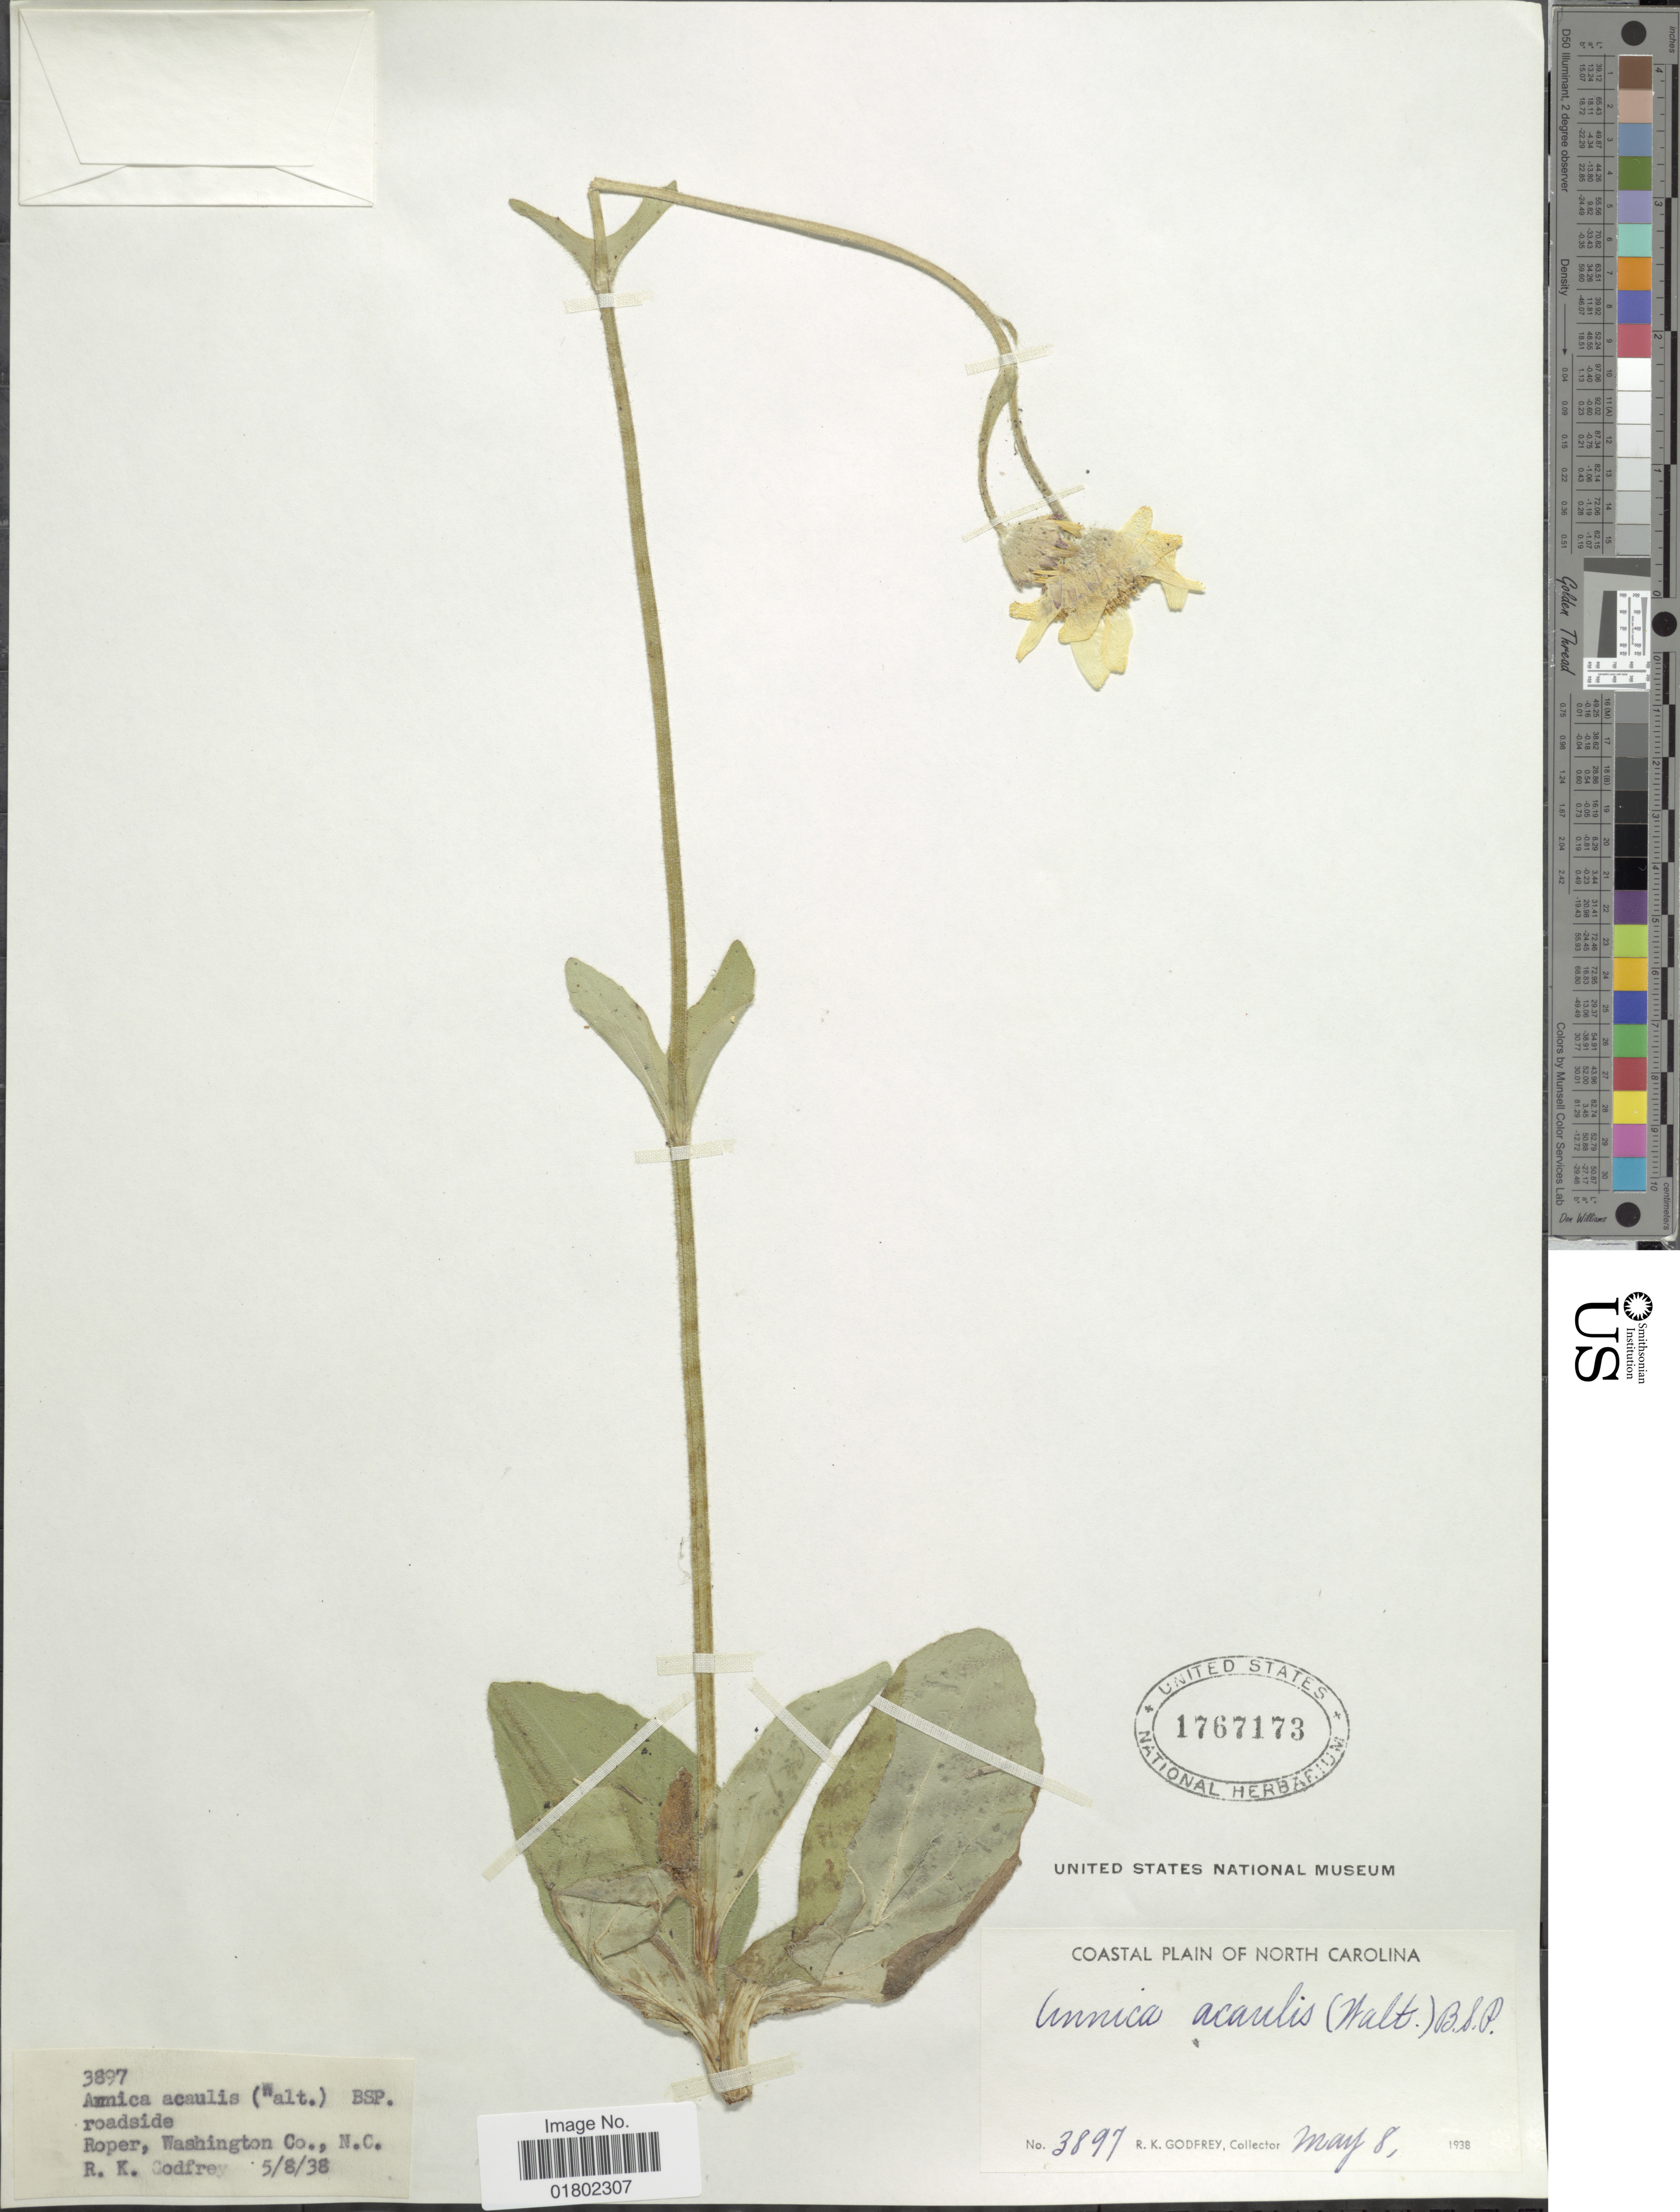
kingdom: Plantae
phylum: Tracheophyta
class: Magnoliopsida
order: Asterales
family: Asteraceae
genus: Arnica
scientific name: Arnica acaulis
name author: (Walter) Britton, Stearns & Poggenb.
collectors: R. K. Godfrey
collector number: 3897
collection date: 1938-05-05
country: United States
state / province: North Carolina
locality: Roadside Roper, Washington Co.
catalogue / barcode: US 1767173